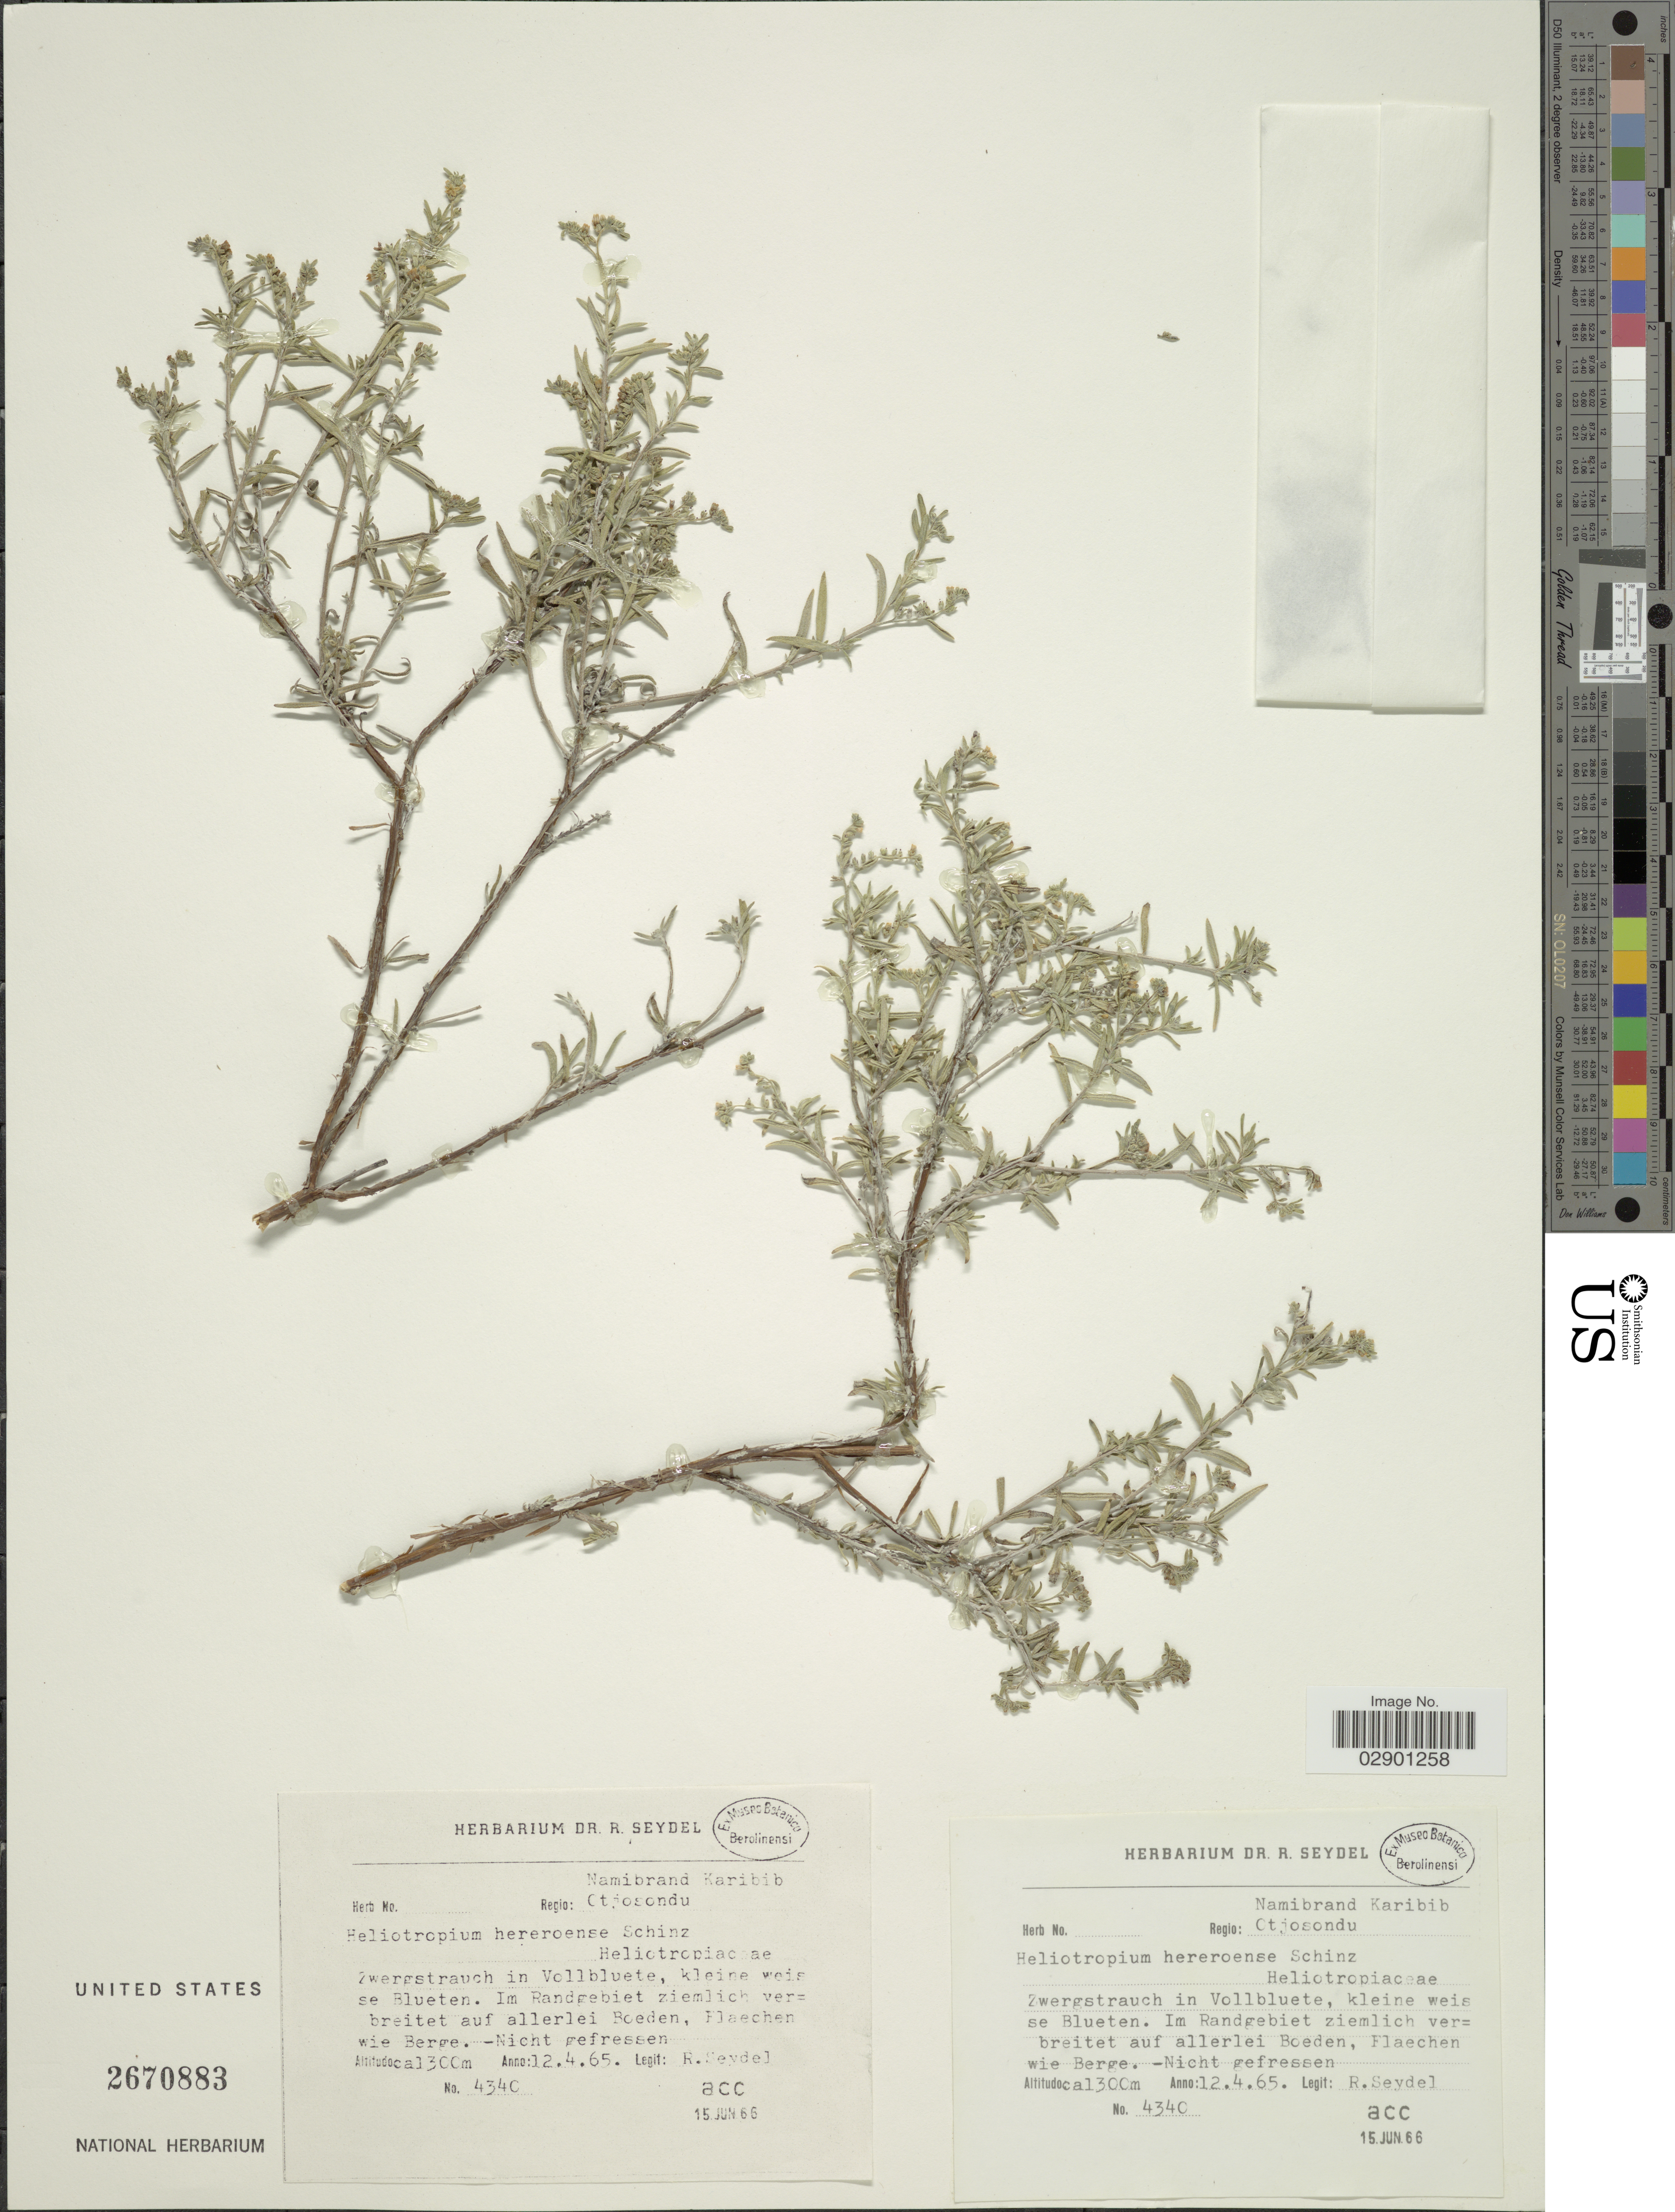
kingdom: Plantae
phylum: Tracheophyta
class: Magnoliopsida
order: Boraginales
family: Heliotropiaceae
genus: Heliotropium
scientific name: Heliotropium hereroense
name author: Schinz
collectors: R. Seydel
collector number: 4340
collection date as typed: Transcribed d/m/y: 12/4/65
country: Namibia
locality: Regio: Namibrand Karibib, Otjosondu.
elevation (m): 1300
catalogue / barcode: US 2670883